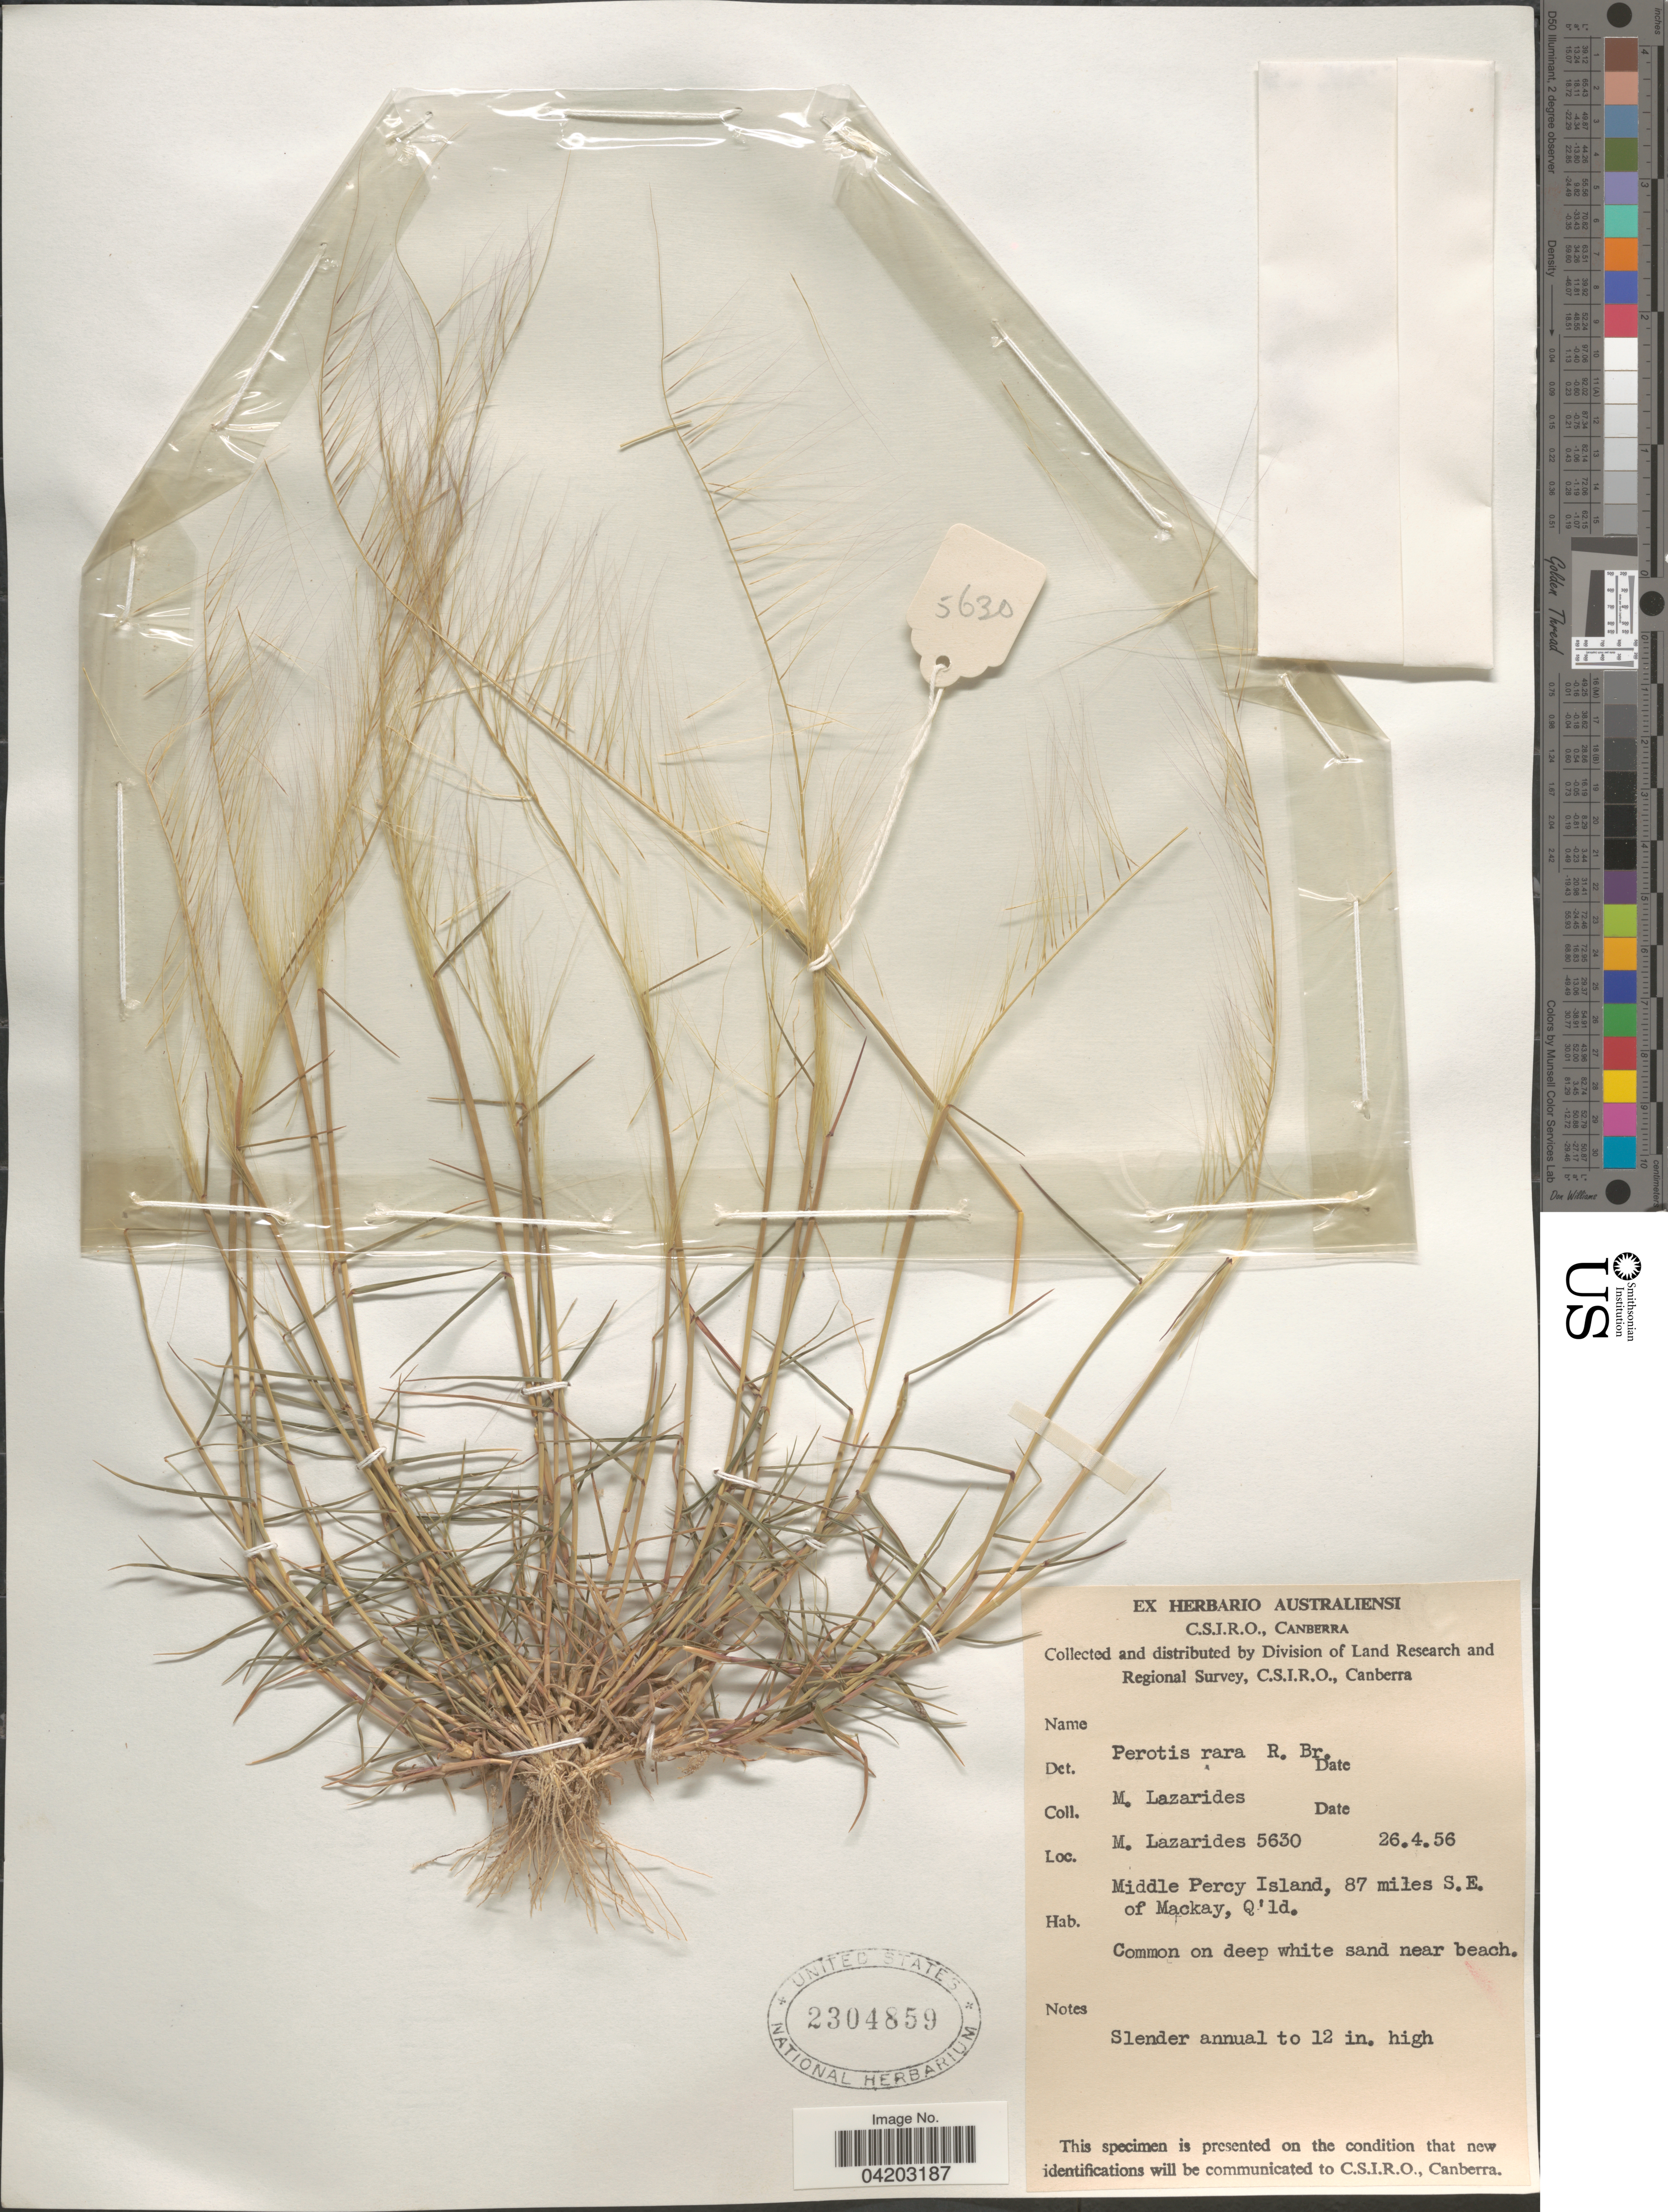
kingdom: Plantae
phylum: Tracheophyta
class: Liliopsida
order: Poales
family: Poaceae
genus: Perotis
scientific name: Perotis rara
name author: R. Br.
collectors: M. Lazarides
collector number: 5630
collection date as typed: Transcribed d/m/y: 26/4/56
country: Australia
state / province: Queensland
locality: Division of Land Research and Regional Survey. Middle Percy Island, 87 miles S.E. of Mackay. Common on deep white sand near beach.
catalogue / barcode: US 2304859